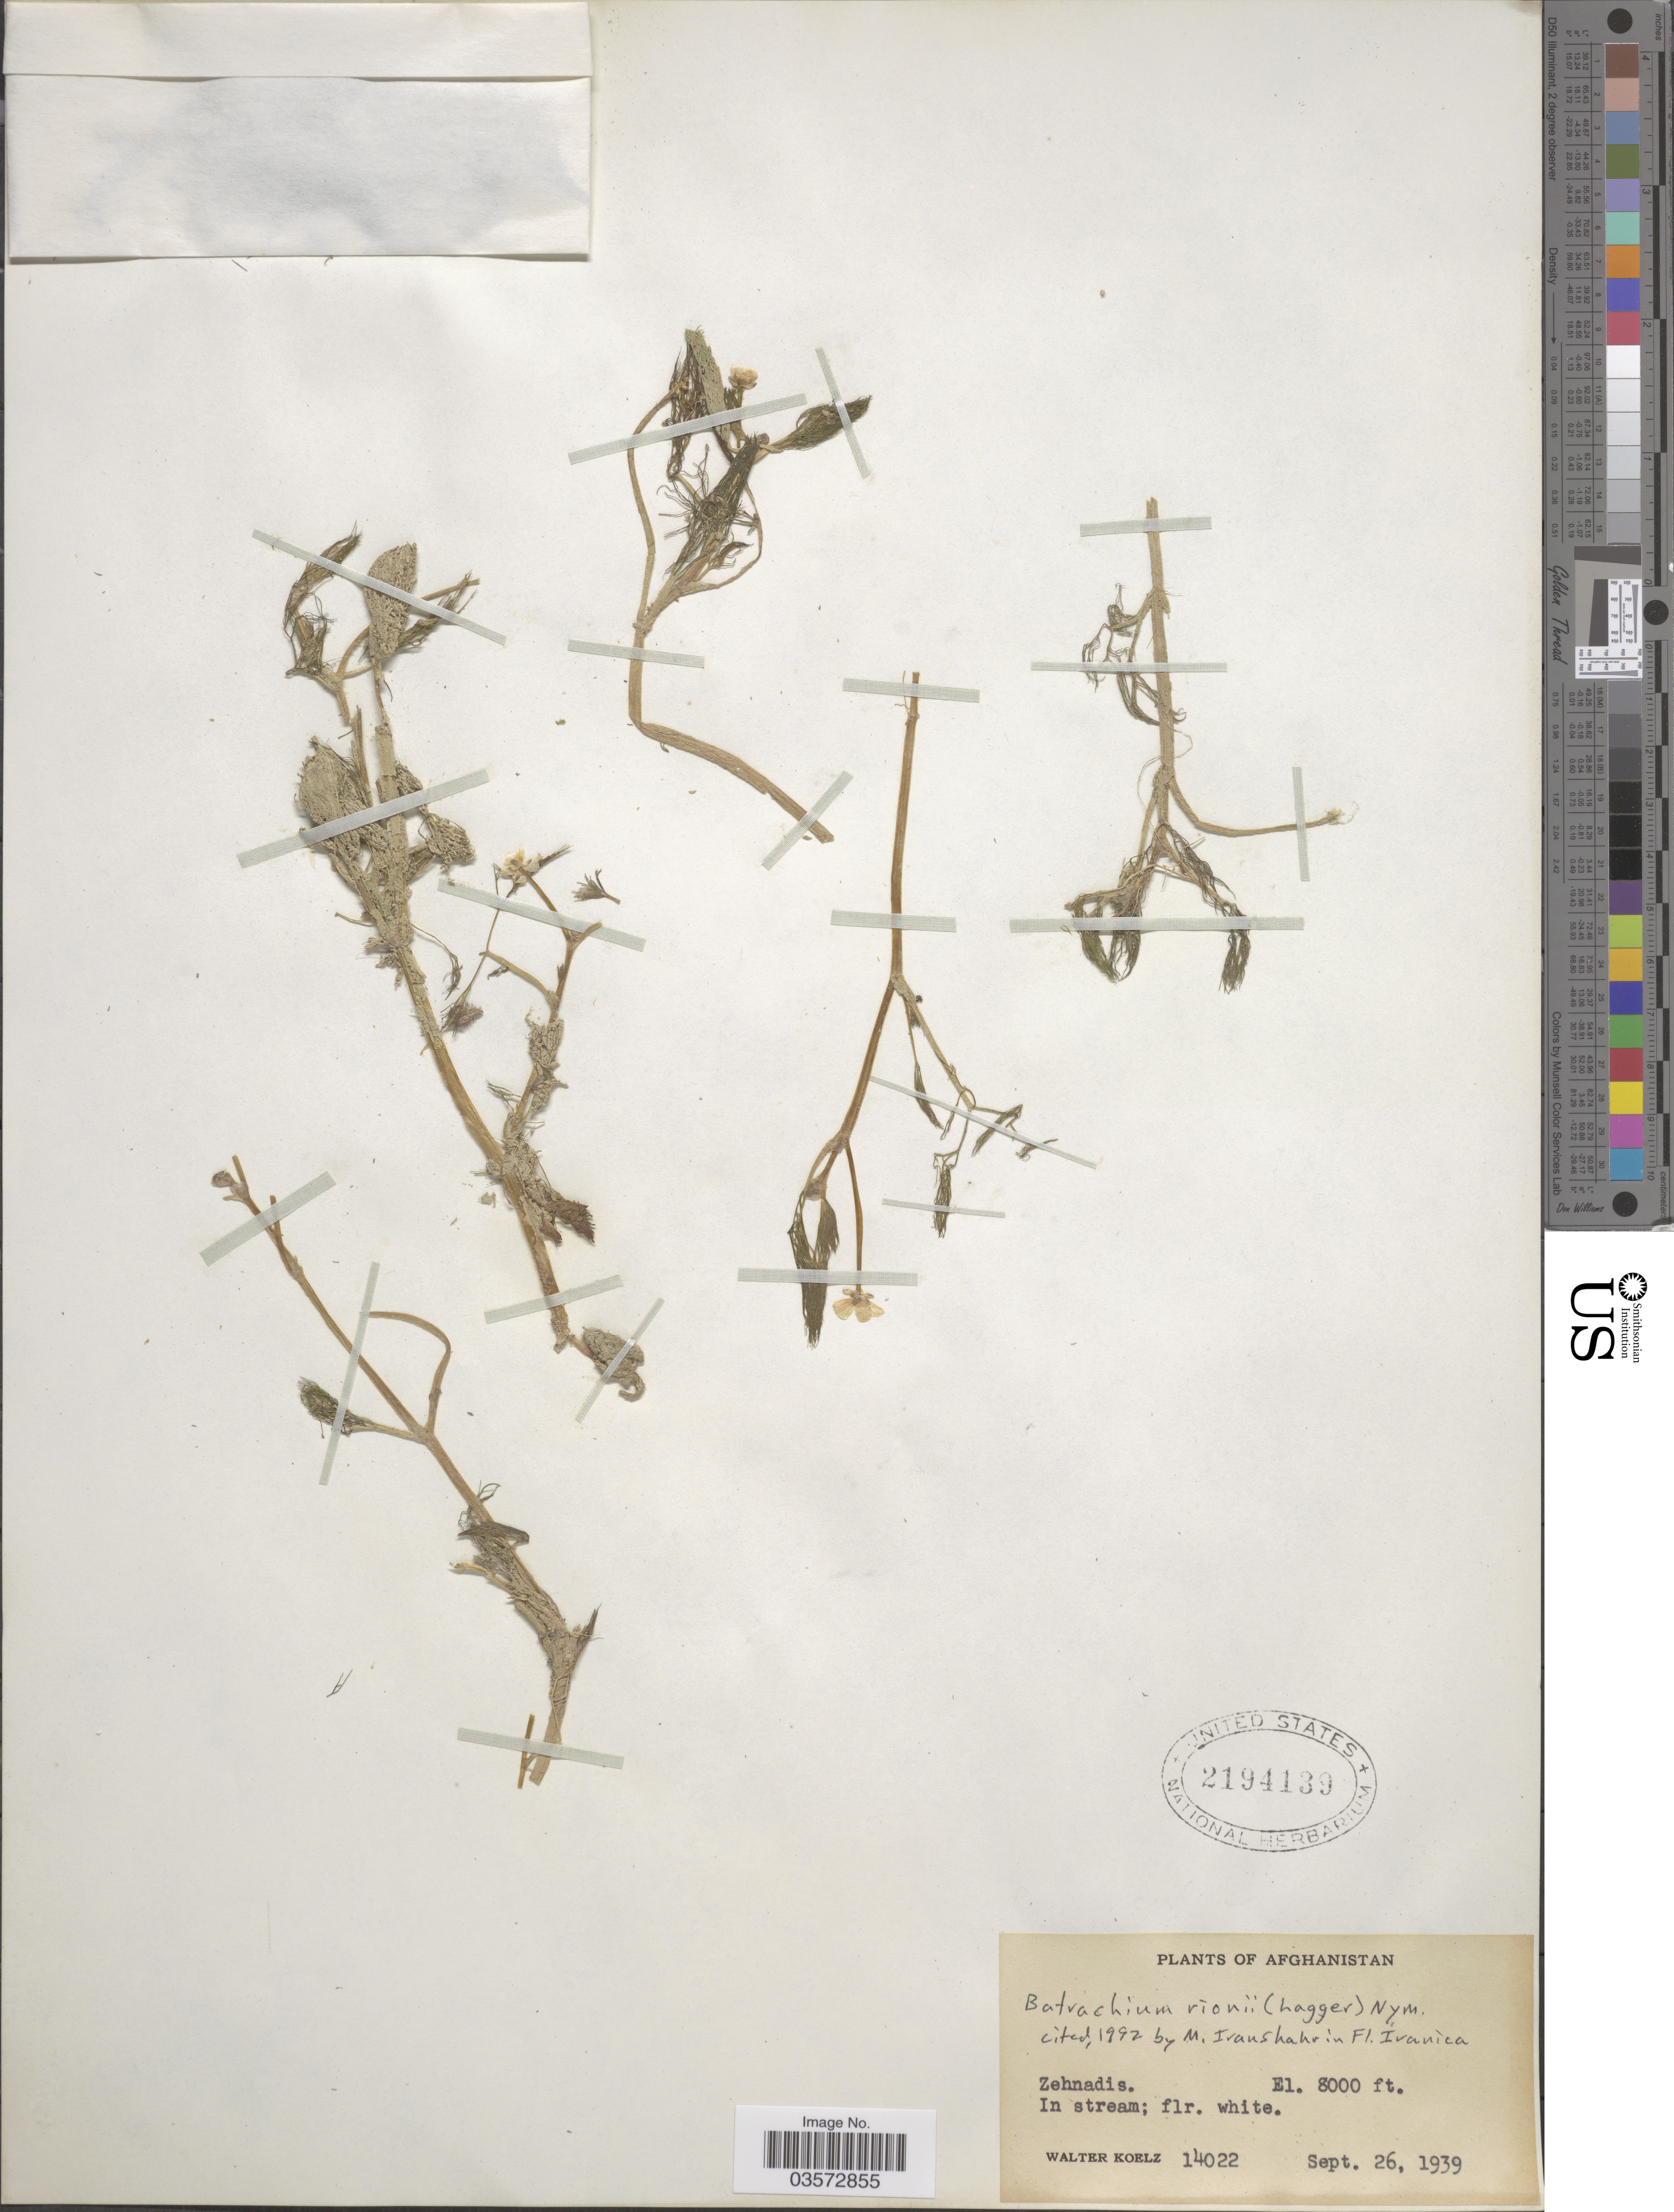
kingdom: Plantae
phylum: Tracheophyta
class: Magnoliopsida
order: Ranunculales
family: Ranunculaceae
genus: Ranunculus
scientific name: Ranunculus rionii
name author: Lagger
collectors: W. N. Koelz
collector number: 14022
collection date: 1939-09-26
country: Afghanistan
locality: Zehnadis.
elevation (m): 2438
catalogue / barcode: US 2194139